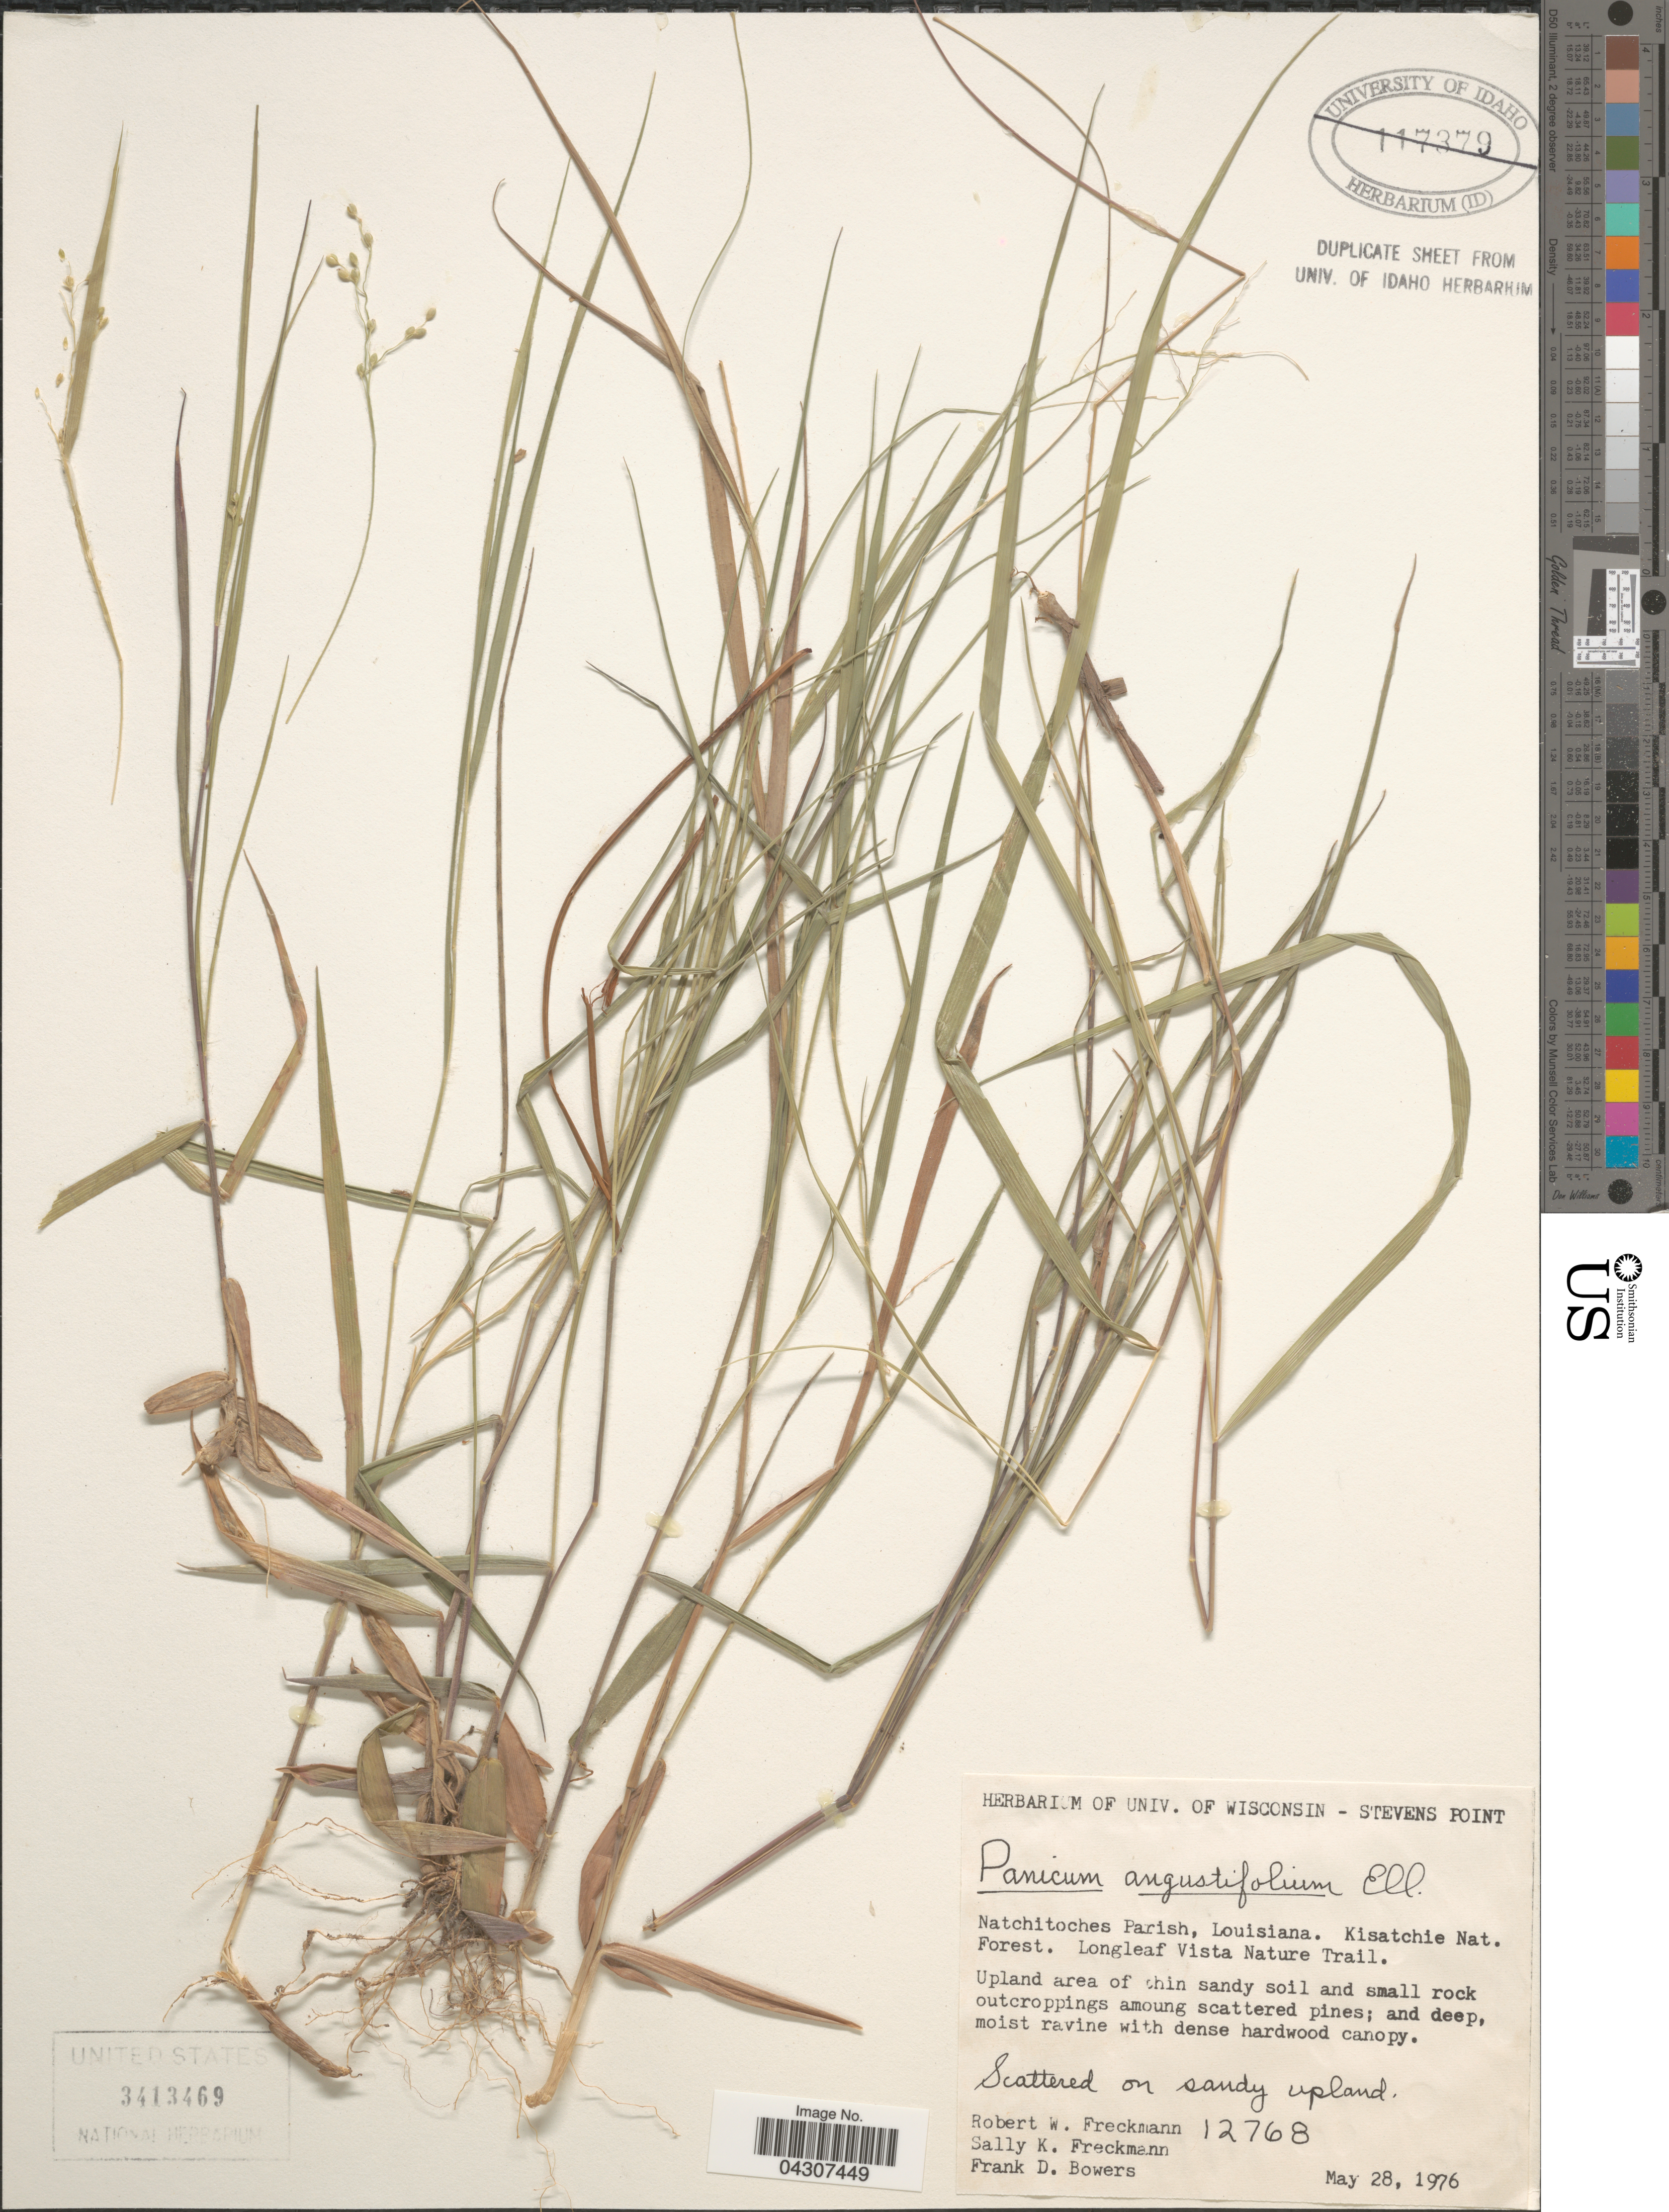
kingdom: Plantae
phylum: Tracheophyta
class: Liliopsida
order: Poales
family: Poaceae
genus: Dichanthelium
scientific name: Dichanthelium aciculare var. ramosum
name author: (Griseb.) Davidse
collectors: R. Freckmann, S. Freckmann & F. D. Bowers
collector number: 12768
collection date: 1976-05-28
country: United States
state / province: Louisiana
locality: Natchitoches Parish. Kisatchie Nat. Forest. Longleaf Vista Nature Trail.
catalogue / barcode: US 3413469